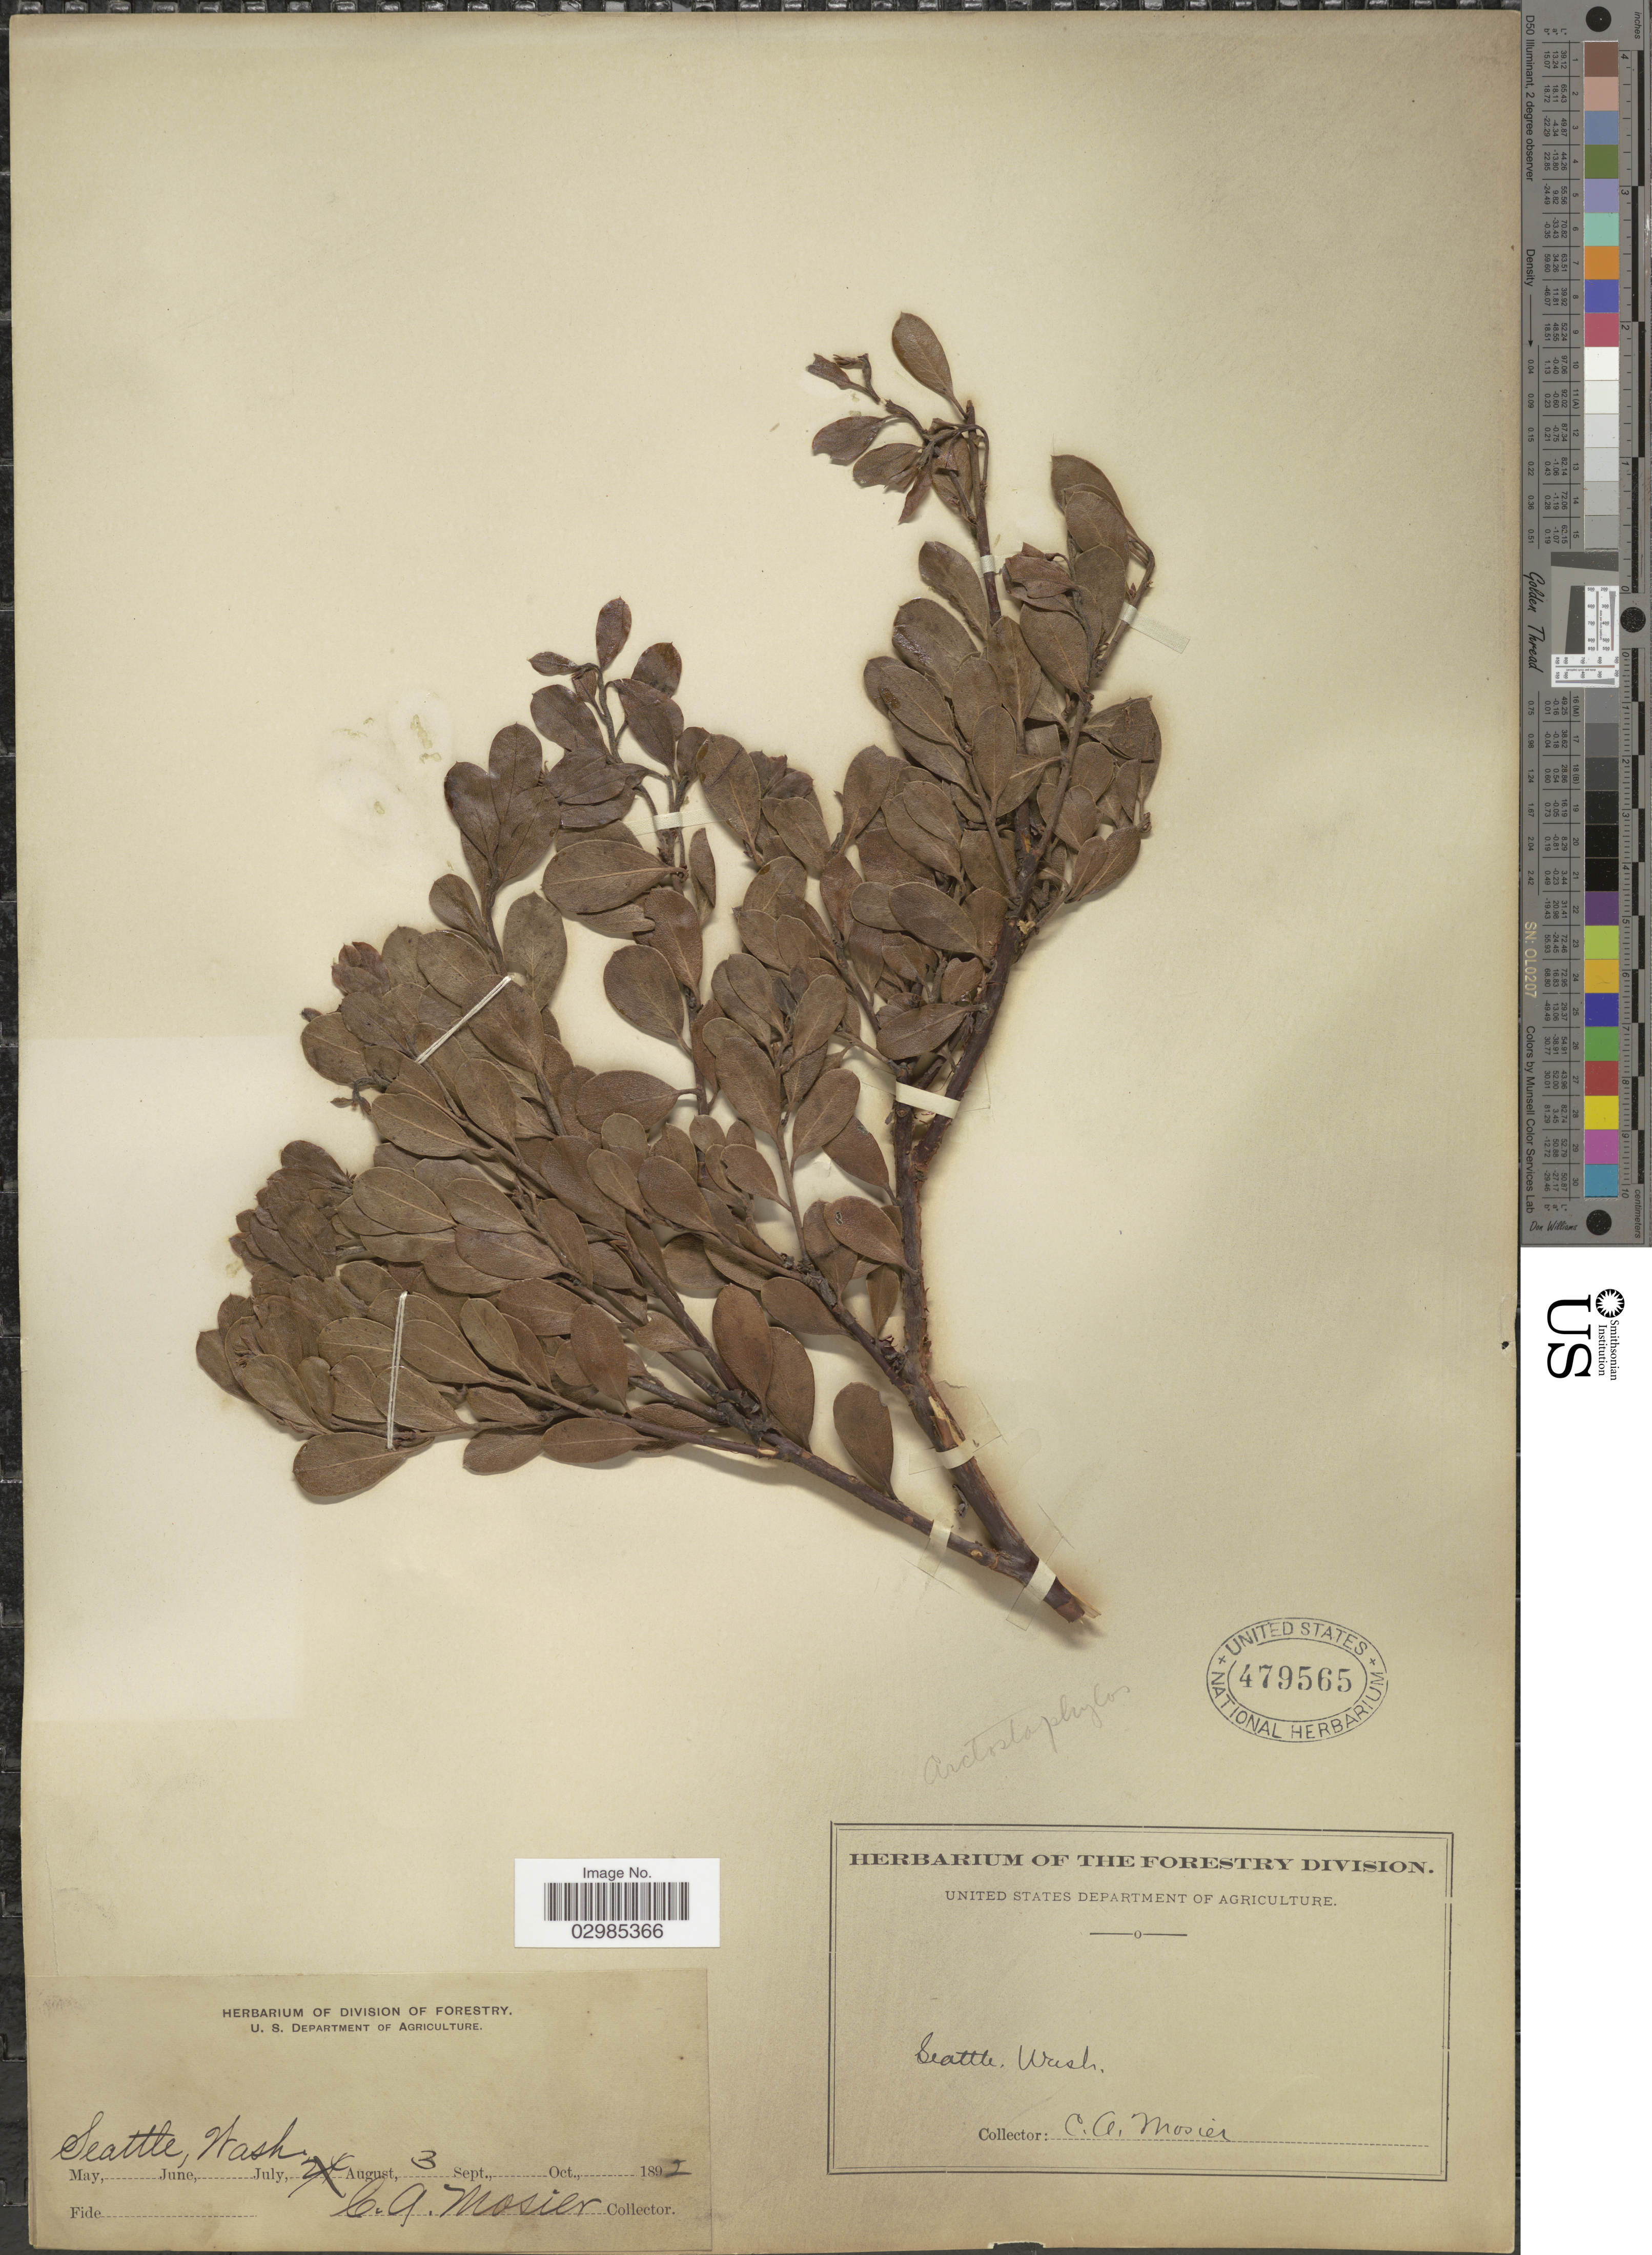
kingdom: Plantae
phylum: Tracheophyta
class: Magnoliopsida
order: Ericales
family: Ericaceae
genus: Arctostaphylos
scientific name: Arctostaphylos cratericola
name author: (Donn. Sm.) Donn. Sm.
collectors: C. A. Mosier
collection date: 1892-08-03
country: United States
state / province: Washington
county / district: King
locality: Seattle.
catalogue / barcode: US 479565